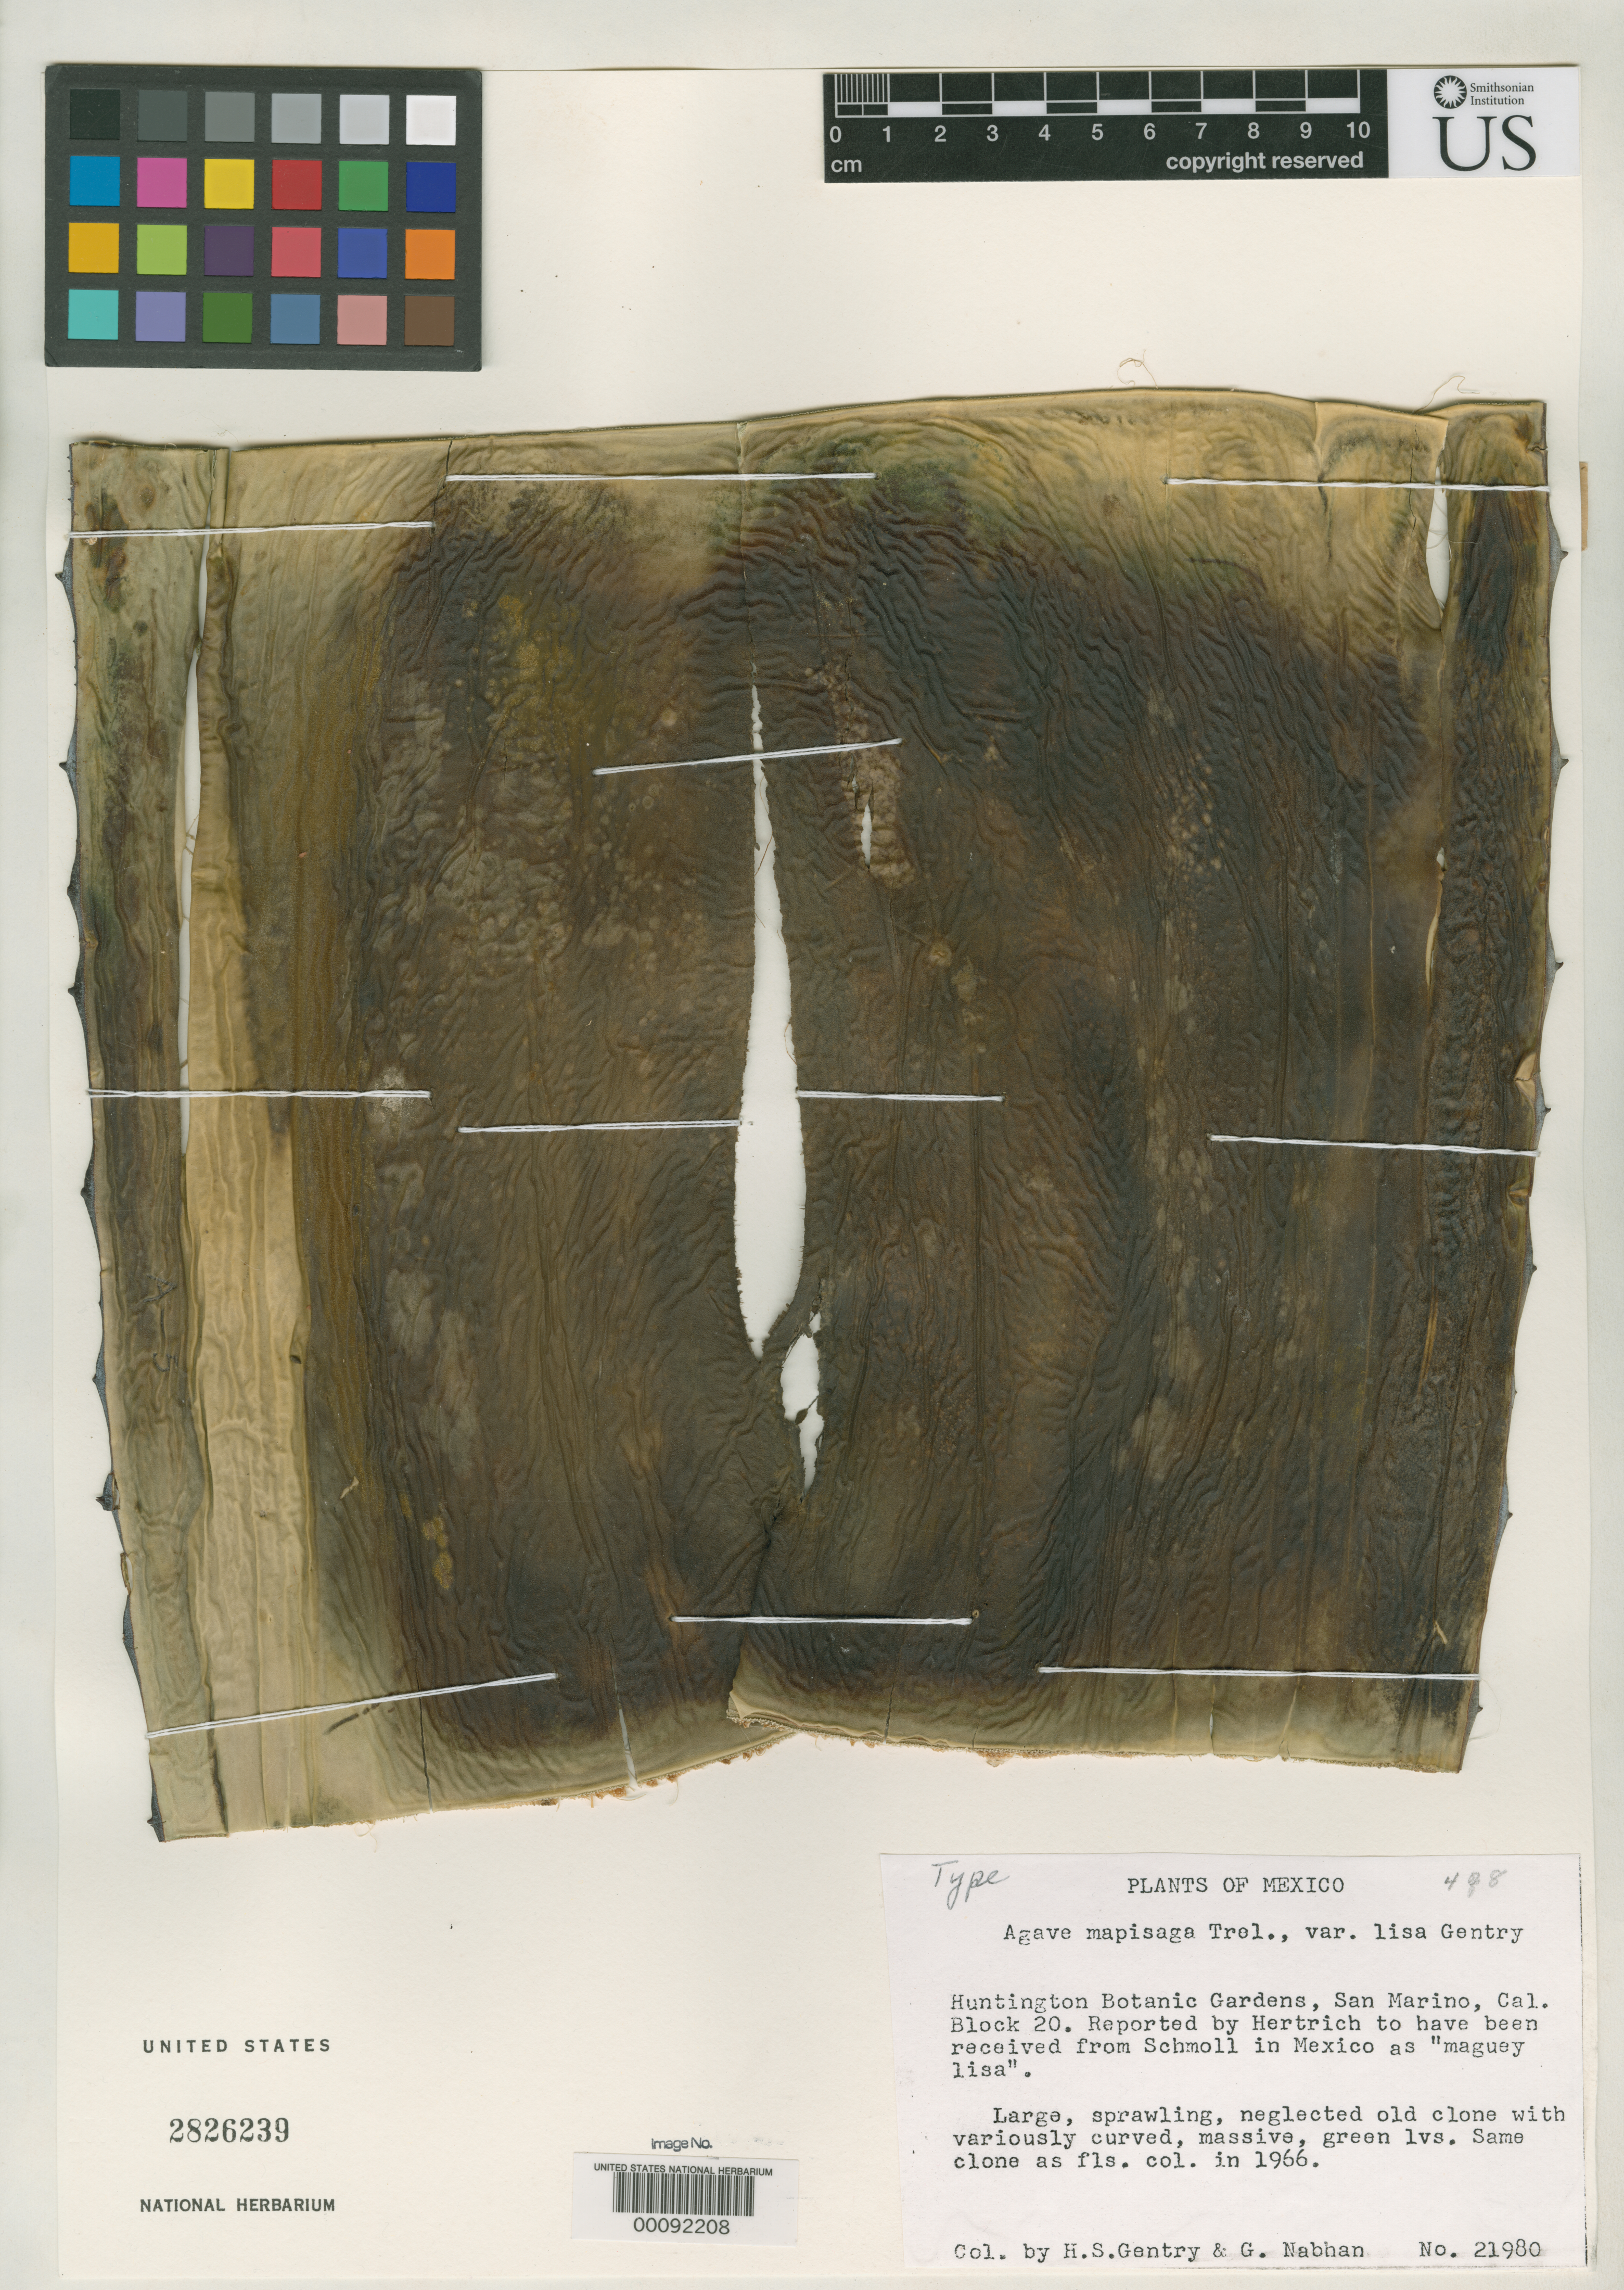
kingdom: Plantae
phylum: Tracheophyta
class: Liliopsida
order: Asparagales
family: Asparagaceae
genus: Agave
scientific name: Agave mapisaga var. lisa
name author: Gentry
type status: Holotype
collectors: H. S. Gentry & G. Nabhan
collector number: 21980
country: Mexico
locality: E of Monserrat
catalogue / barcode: US 2826239